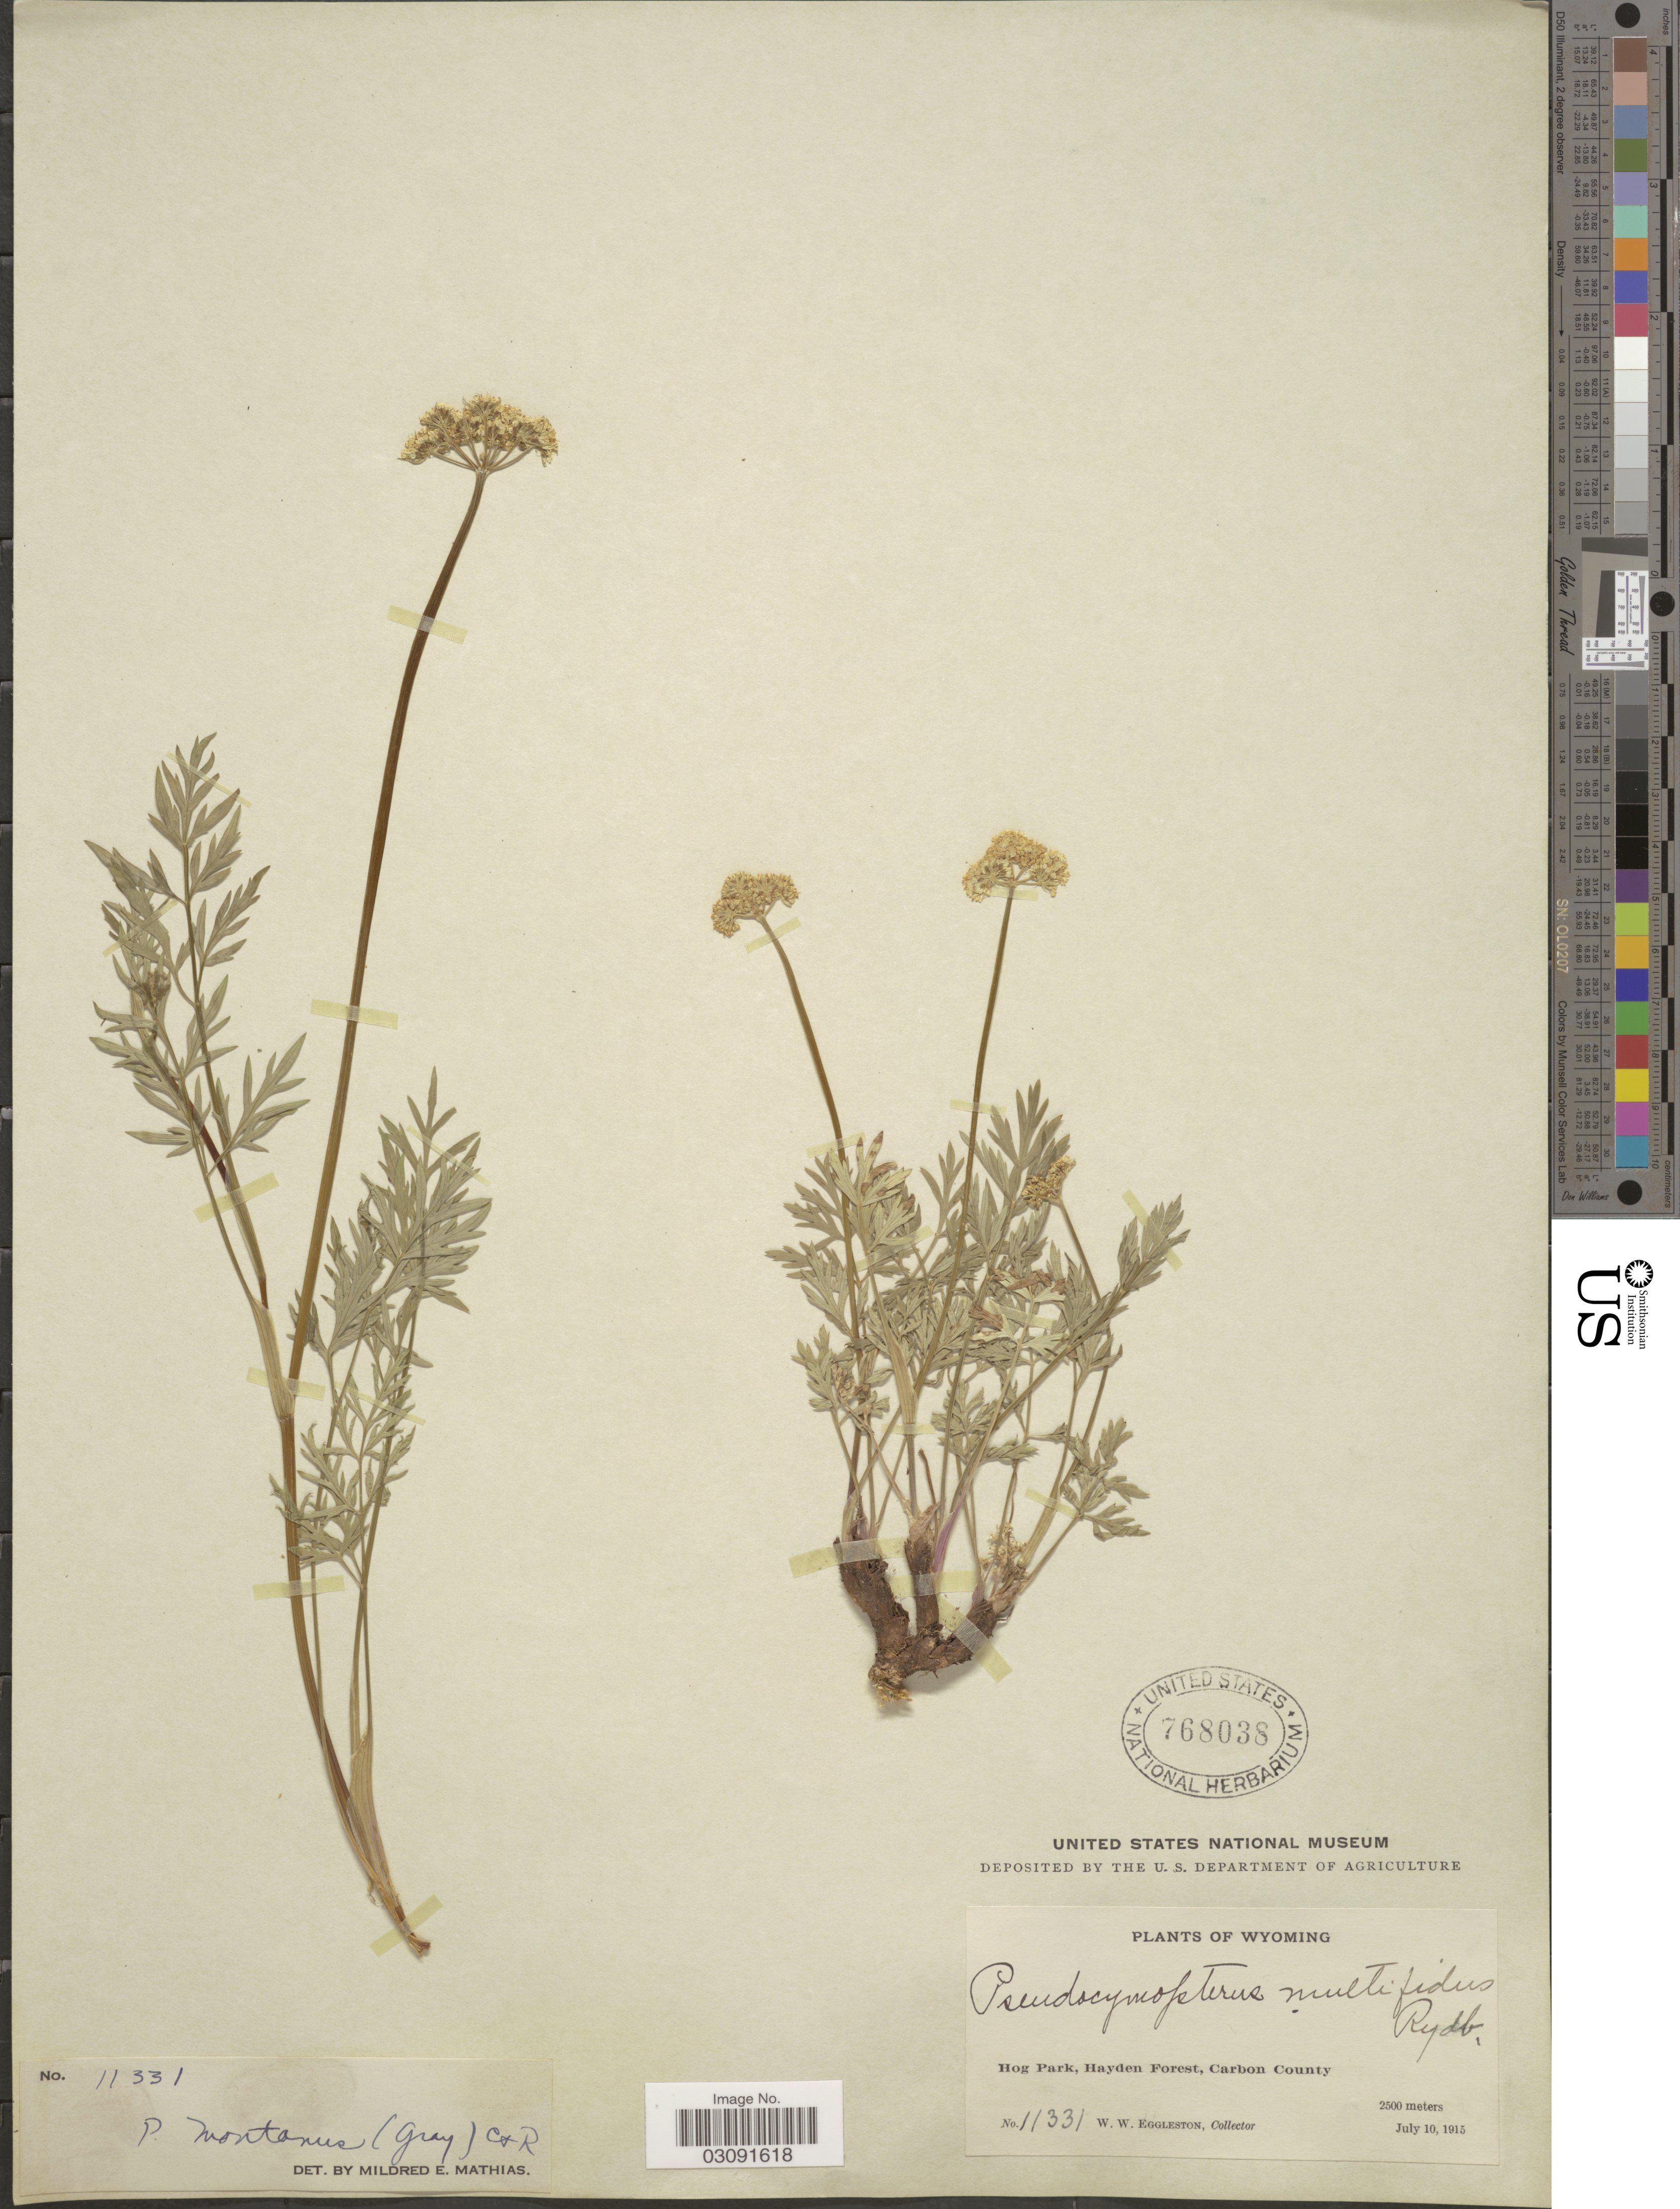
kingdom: Plantae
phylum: Tracheophyta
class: Magnoliopsida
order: Apiales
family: Apiaceae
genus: Pseudocymopterus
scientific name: Pseudocymopterus montanus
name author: (A. Gray) J.M. Coult. & Rose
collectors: W. W. Eggleston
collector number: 11331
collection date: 1915-07-10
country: United States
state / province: Wyoming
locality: Hog Park, Hayden Forest, Carbon County.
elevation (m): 2500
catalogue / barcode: US 768038